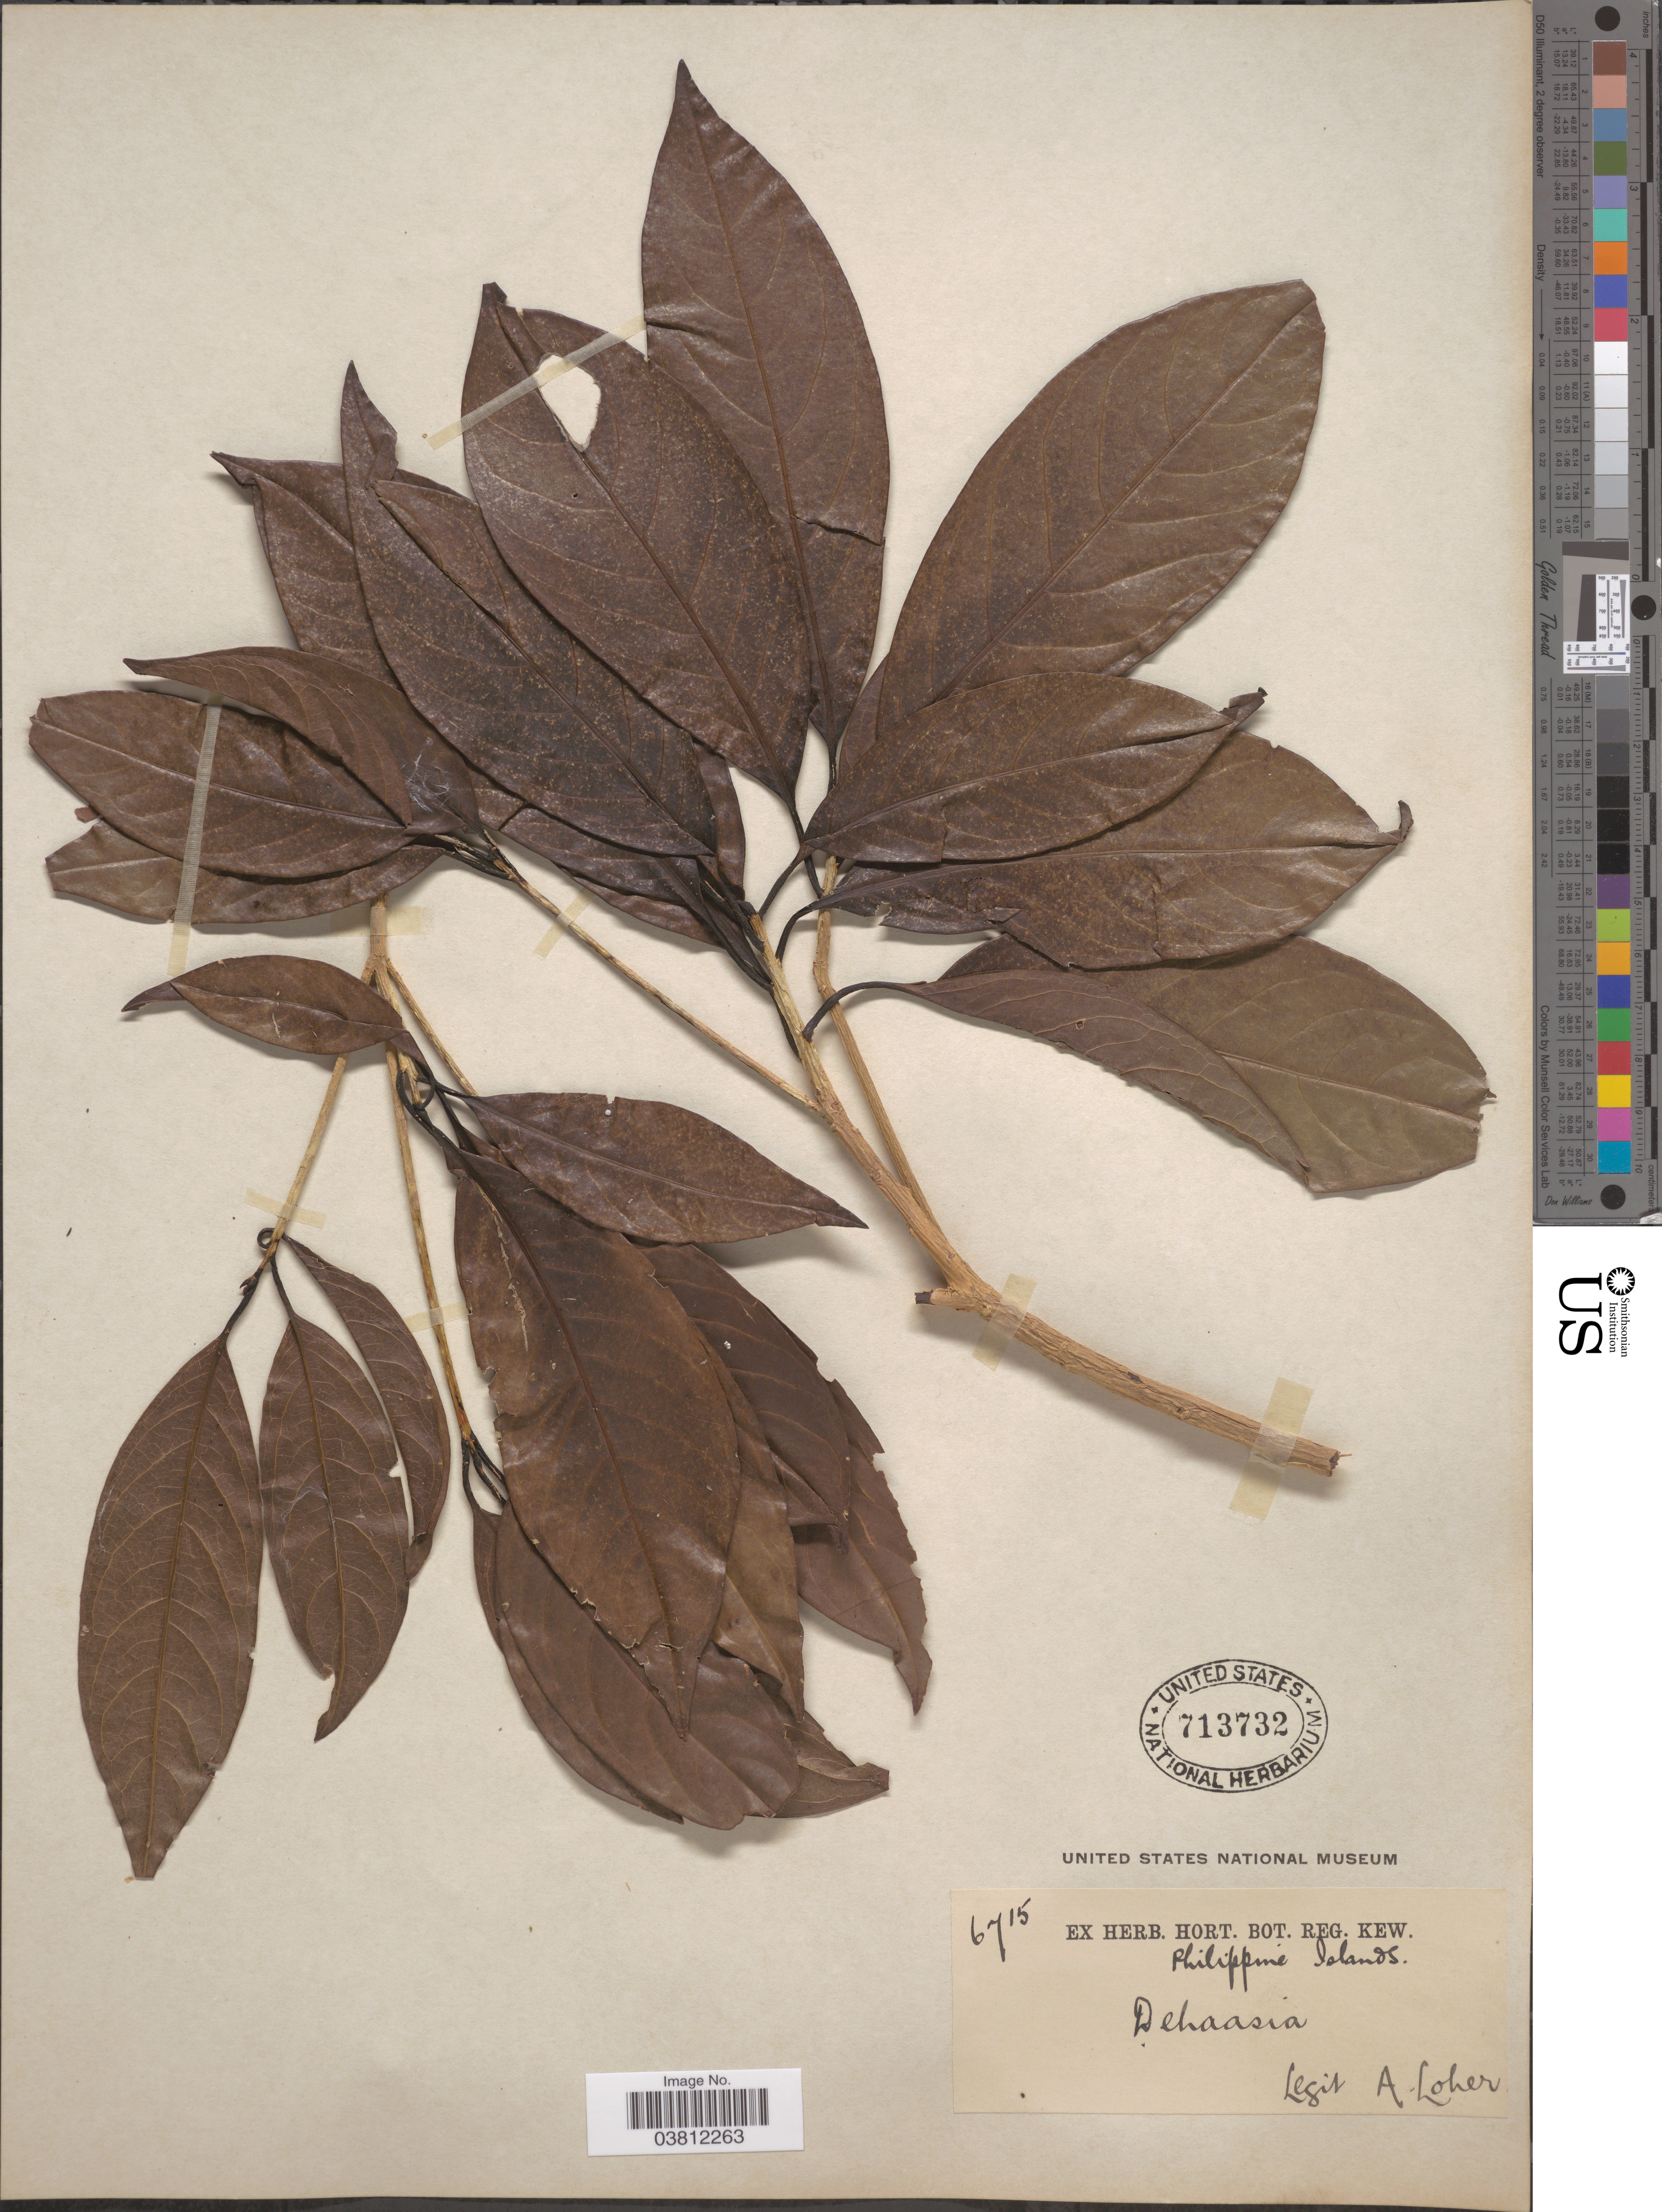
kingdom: Plantae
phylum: Tracheophyta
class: Magnoliopsida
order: Laurales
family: Lauraceae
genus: Dehaasia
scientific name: Dehaasia sp.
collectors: A. Loher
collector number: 6715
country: Philippines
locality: Philippine Islands.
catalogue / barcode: US 713732